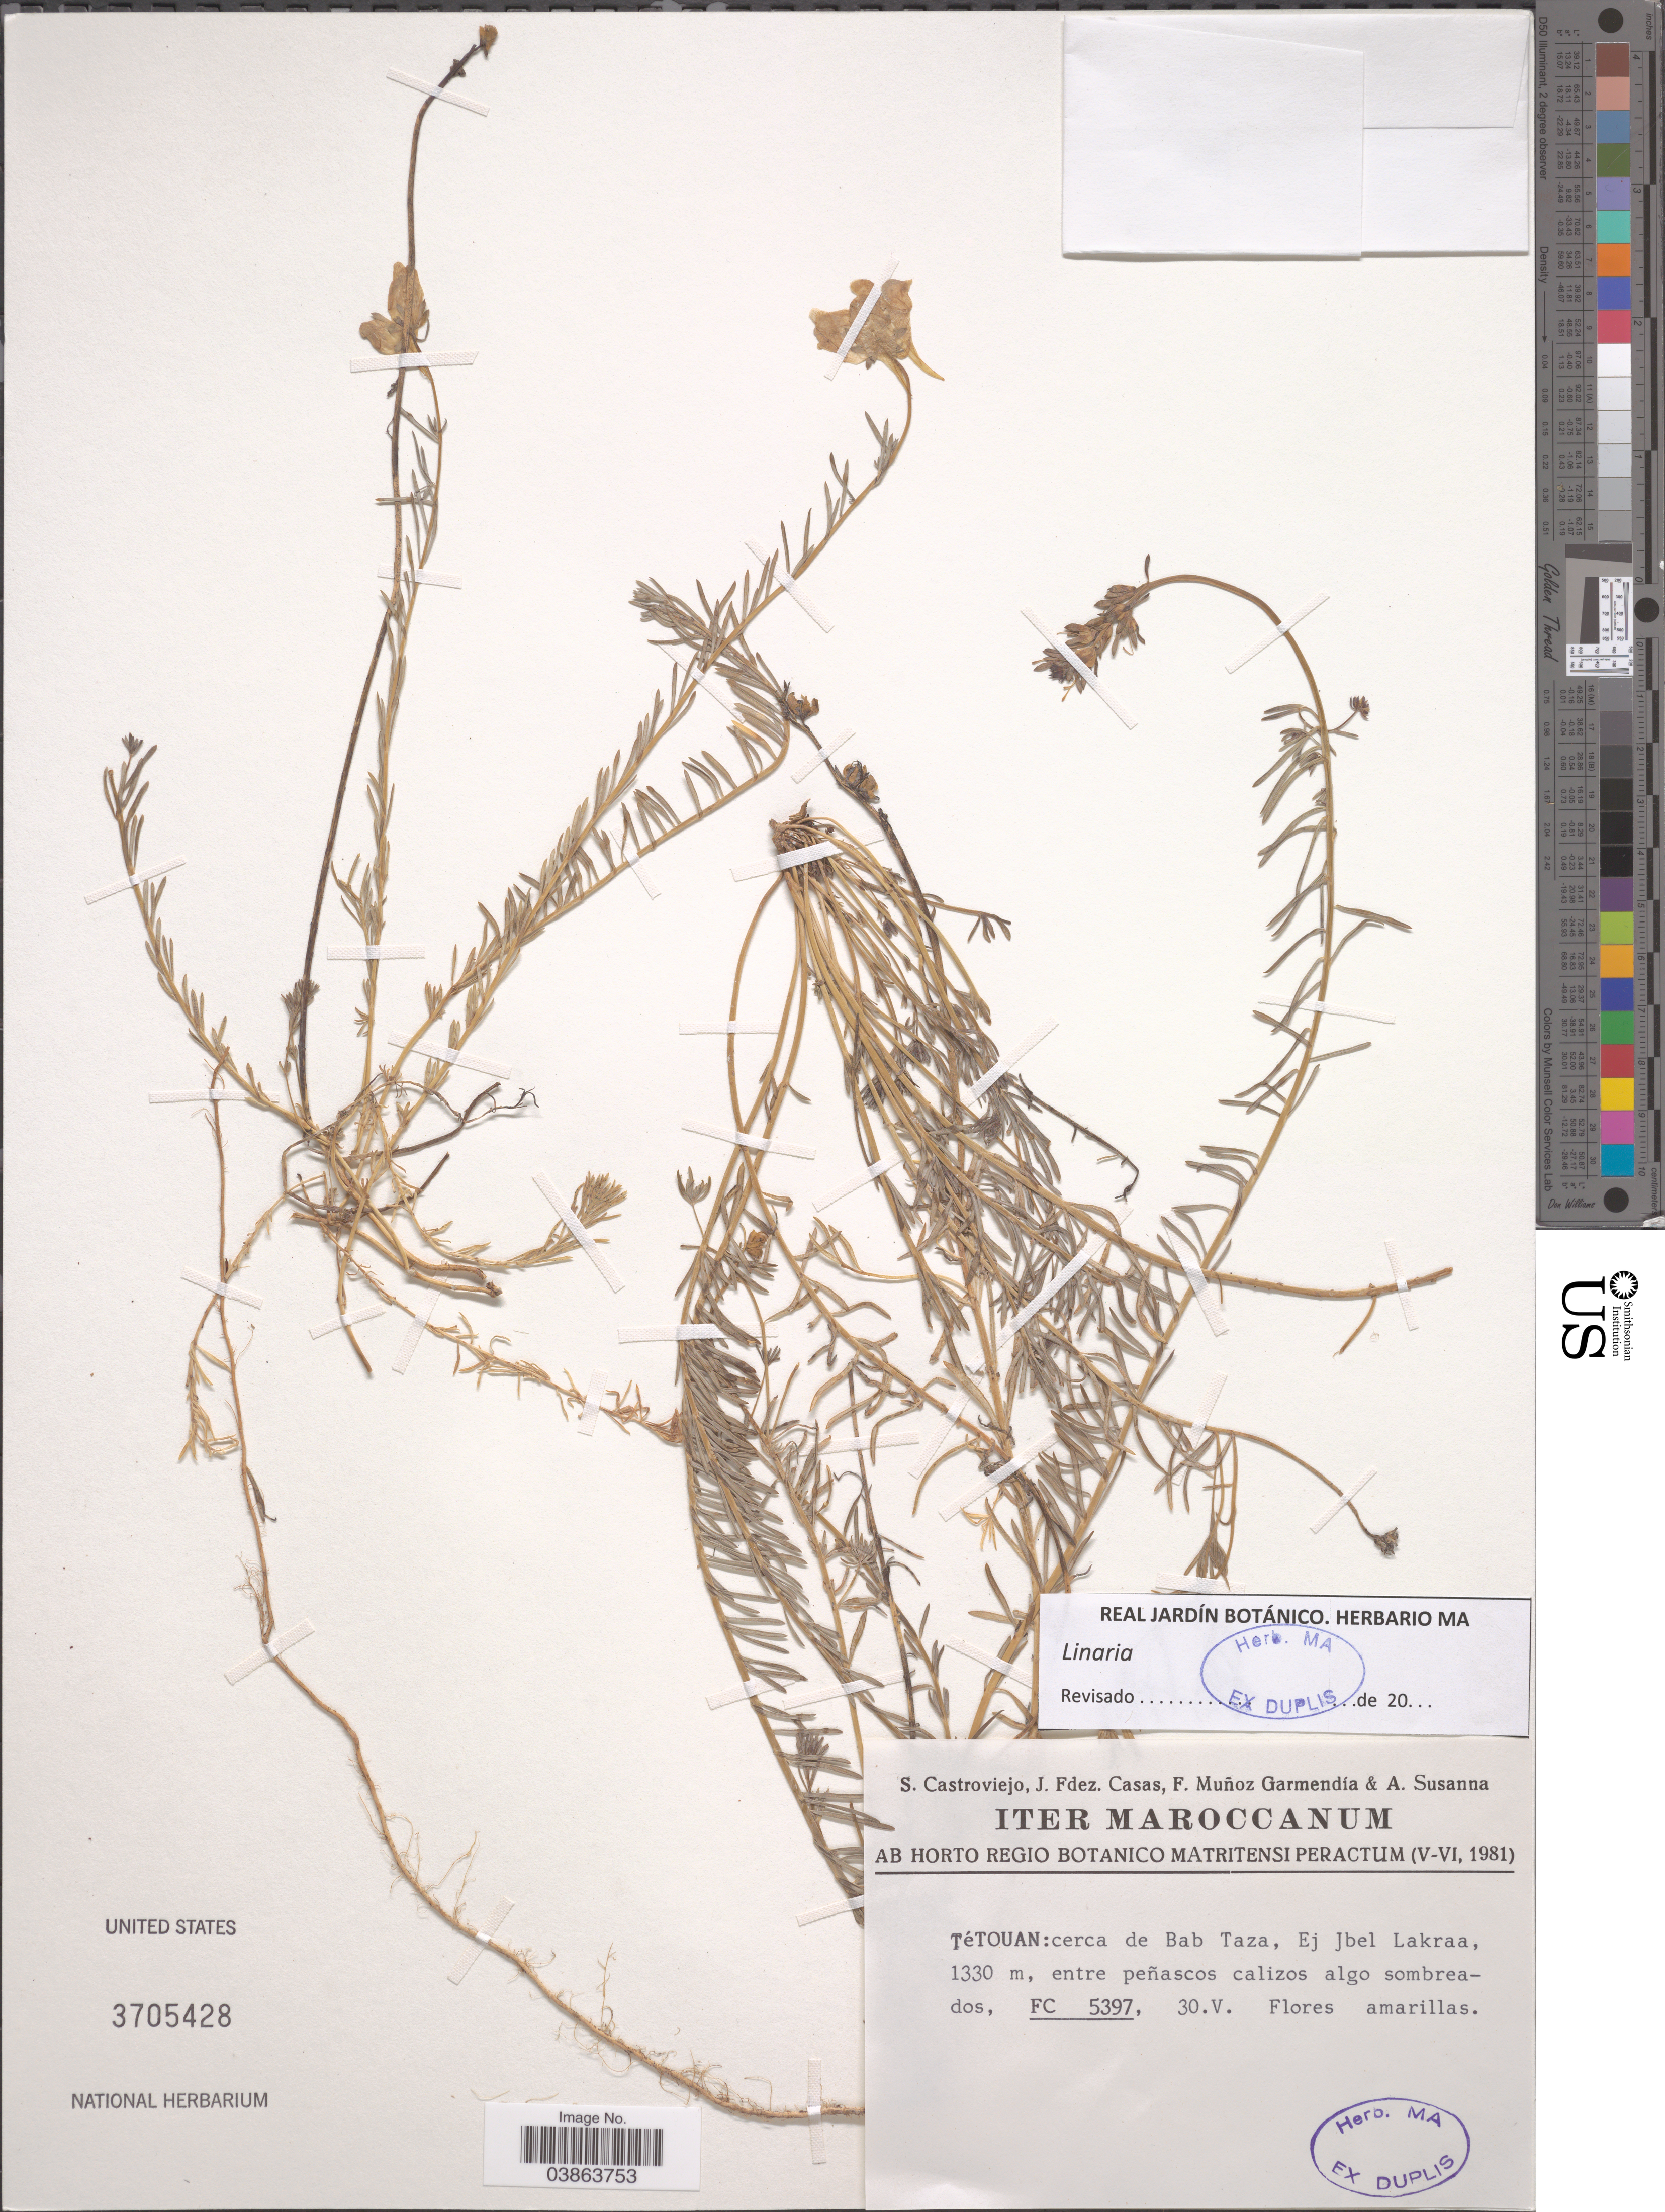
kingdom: Plantae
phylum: Tracheophyta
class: Magnoliopsida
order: Lamiales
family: Plantaginaceae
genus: Linaria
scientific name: Linaria sp.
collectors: S. Castroviejo, J. Casas, F. Muñoz Garmendia & A. Susanna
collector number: FC 5397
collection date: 1981-05-30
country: Morocco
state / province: Tanger-Tétouan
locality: Tétouan: cerca de Bab Taza, Ej Jbel Lakraa.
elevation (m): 1330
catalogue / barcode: US 3705428